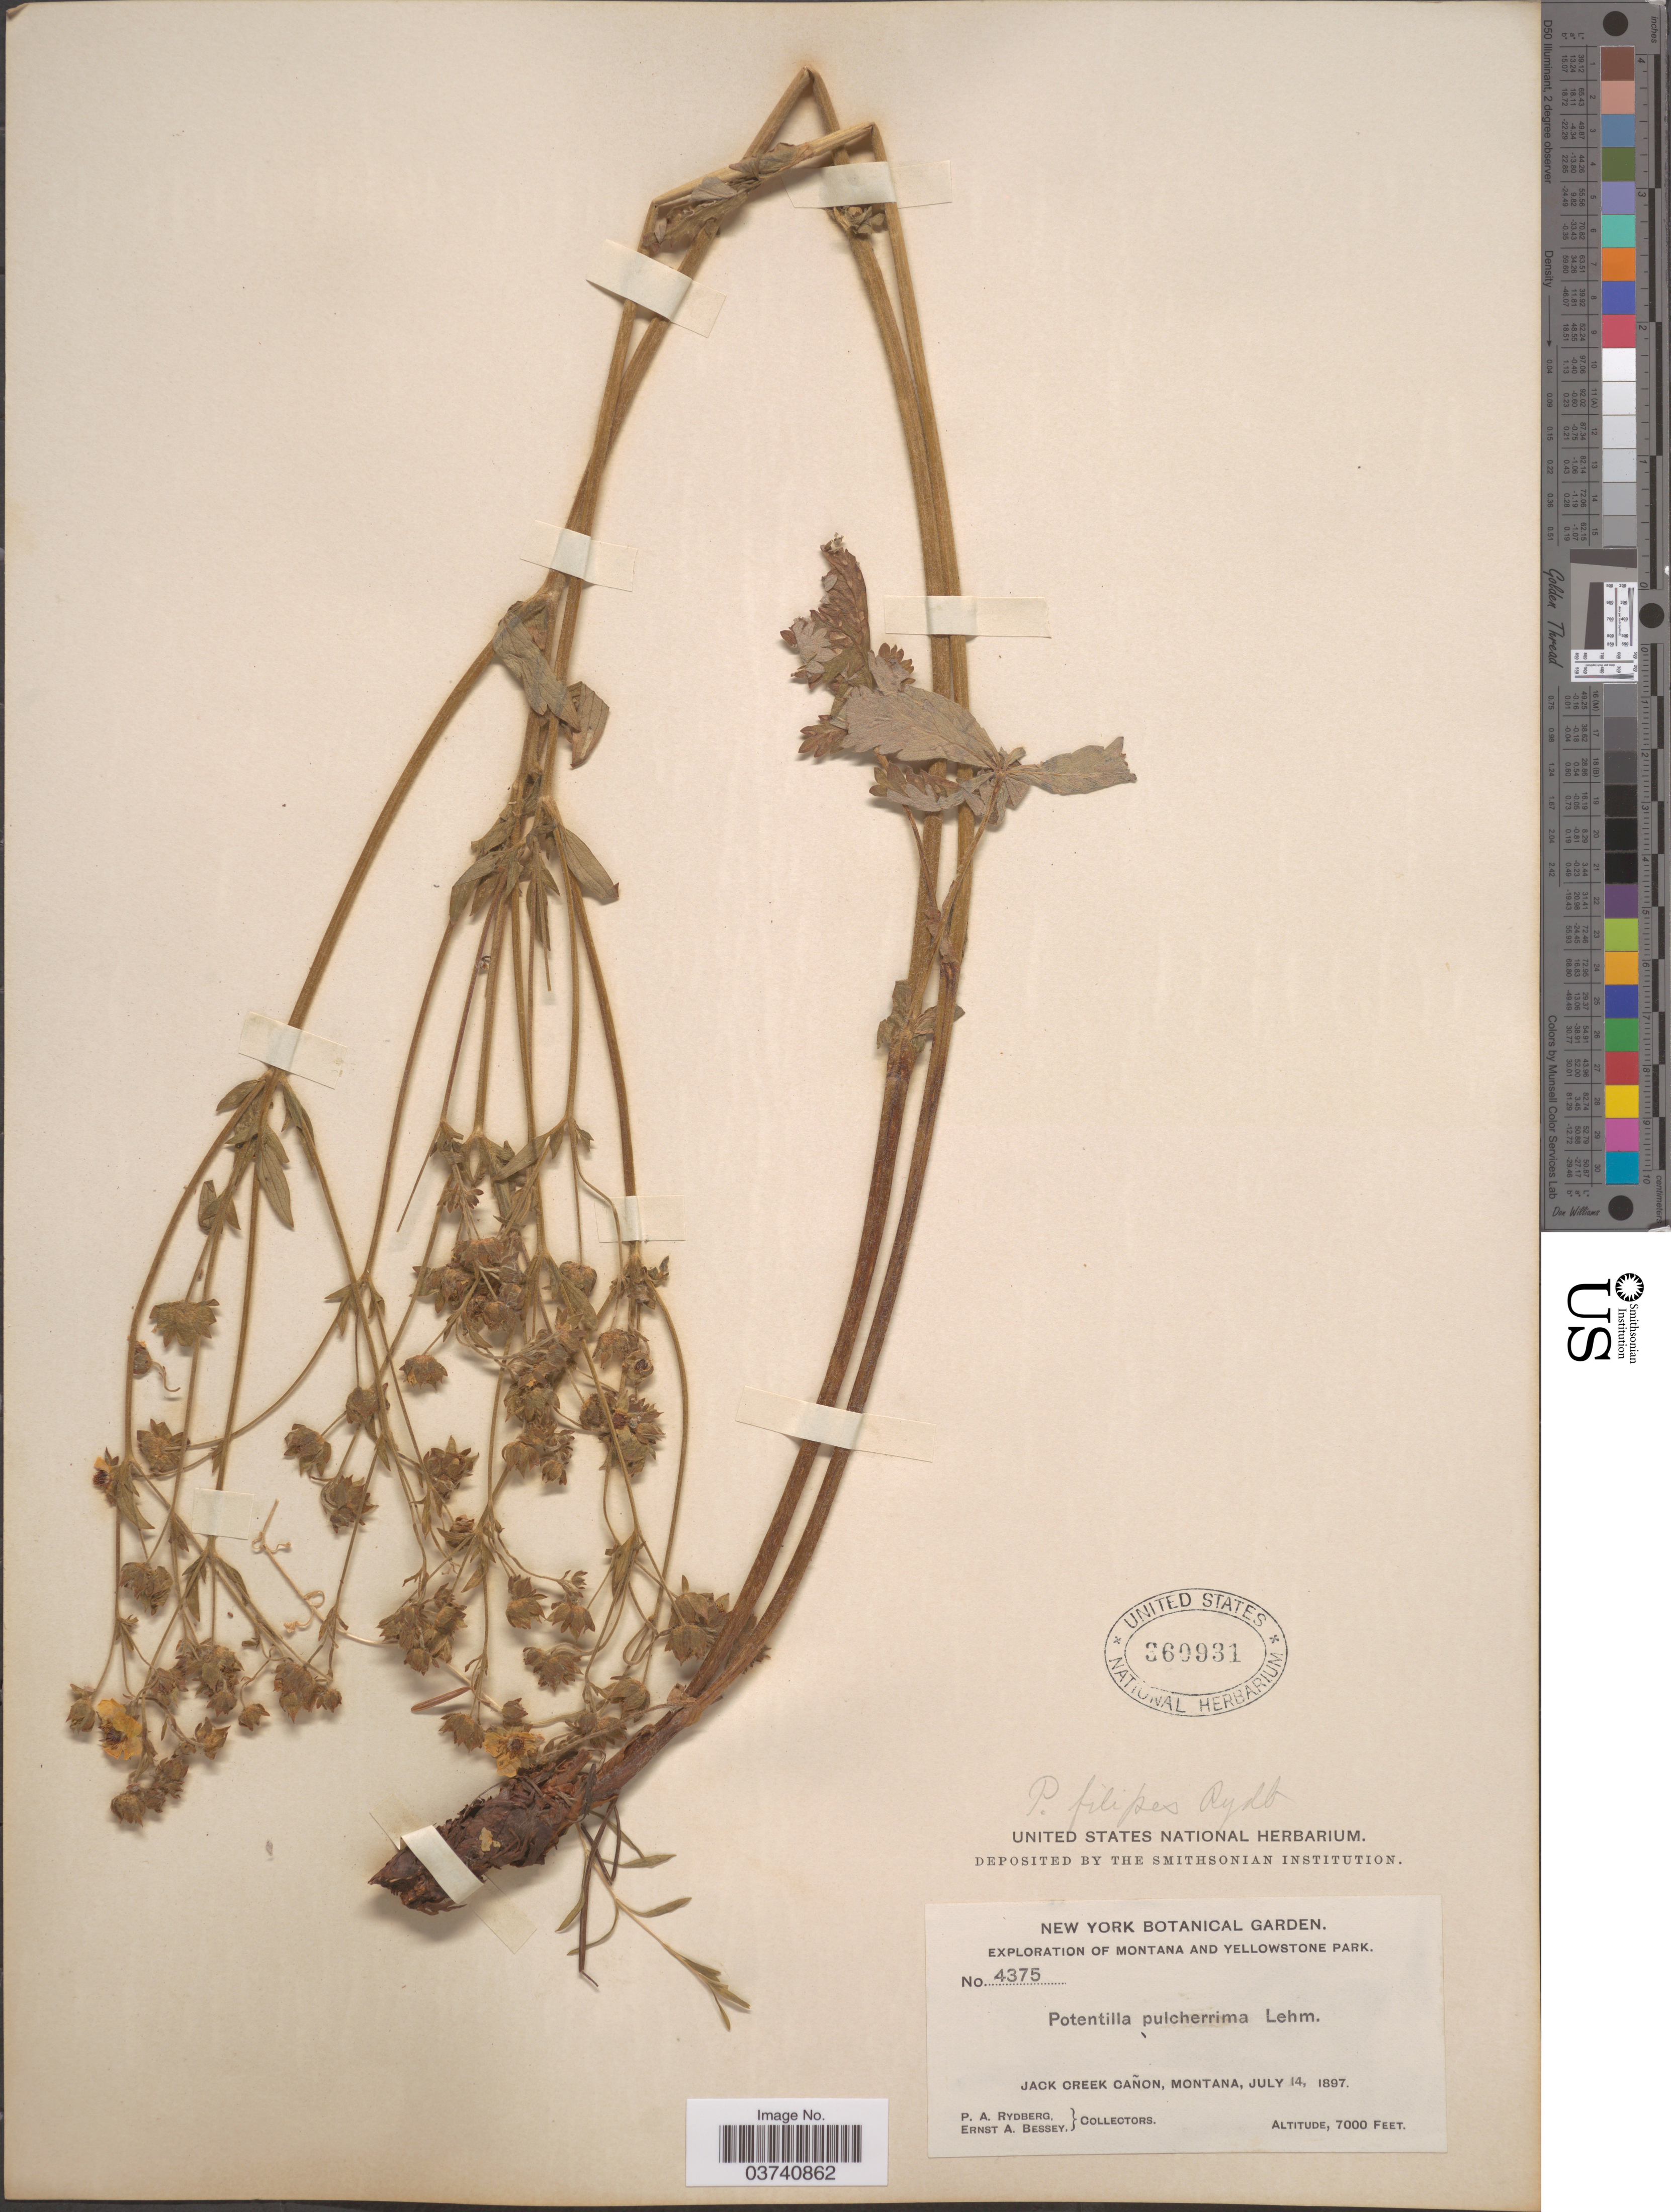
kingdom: Plantae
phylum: Tracheophyta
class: Magnoliopsida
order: Rosales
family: Rosaceae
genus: Potentilla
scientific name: Potentilla pulcherrima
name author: Lehm.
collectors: P. A. Rydberg & E. A. Bessey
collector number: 4375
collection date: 1897-07-14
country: United States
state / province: Montana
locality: Yellowstone Park. Jack Creek Cañon.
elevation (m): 2134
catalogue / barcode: US 360931